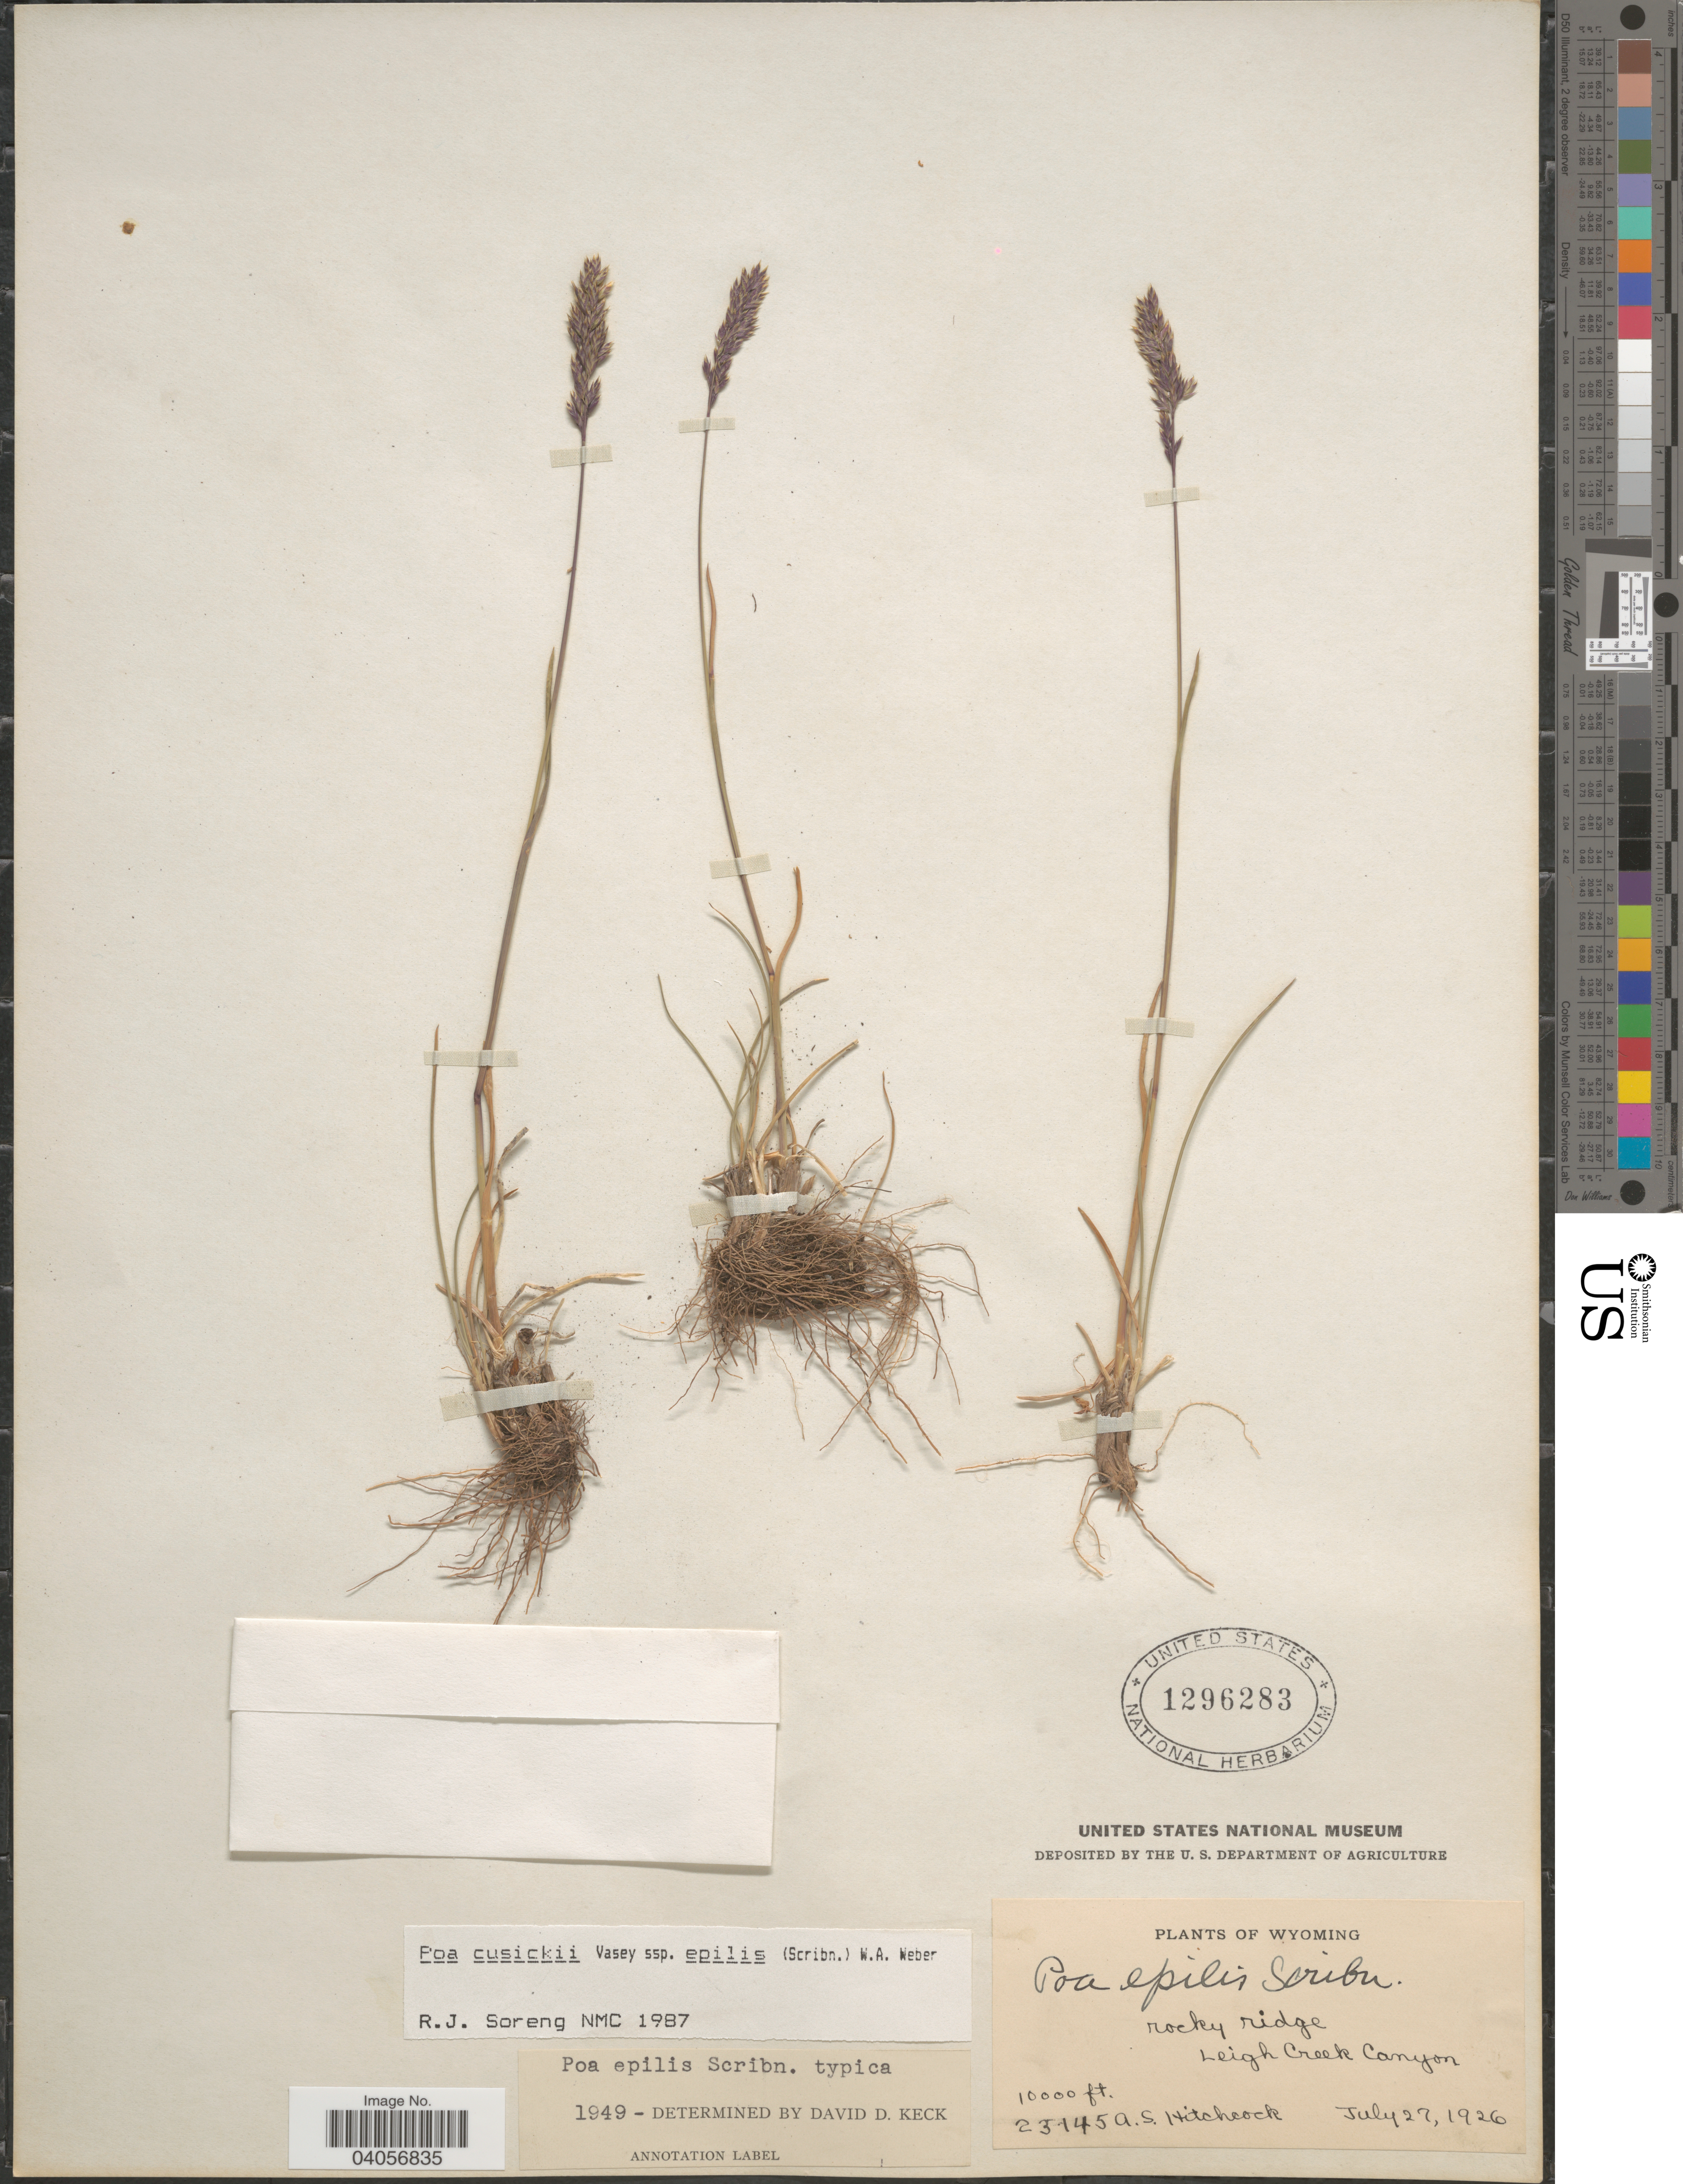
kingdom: Plantae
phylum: Tracheophyta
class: Liliopsida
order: Poales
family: Poaceae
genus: Poa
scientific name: Poa cusickii subsp. epilis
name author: (Scribn.) W.A. Weber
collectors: A. S. Hitchcock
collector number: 23145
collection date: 1926-07-27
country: United States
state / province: Wyoming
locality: Rocky ridge Leigh Creek Canyon.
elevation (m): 3048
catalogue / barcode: US 1296283